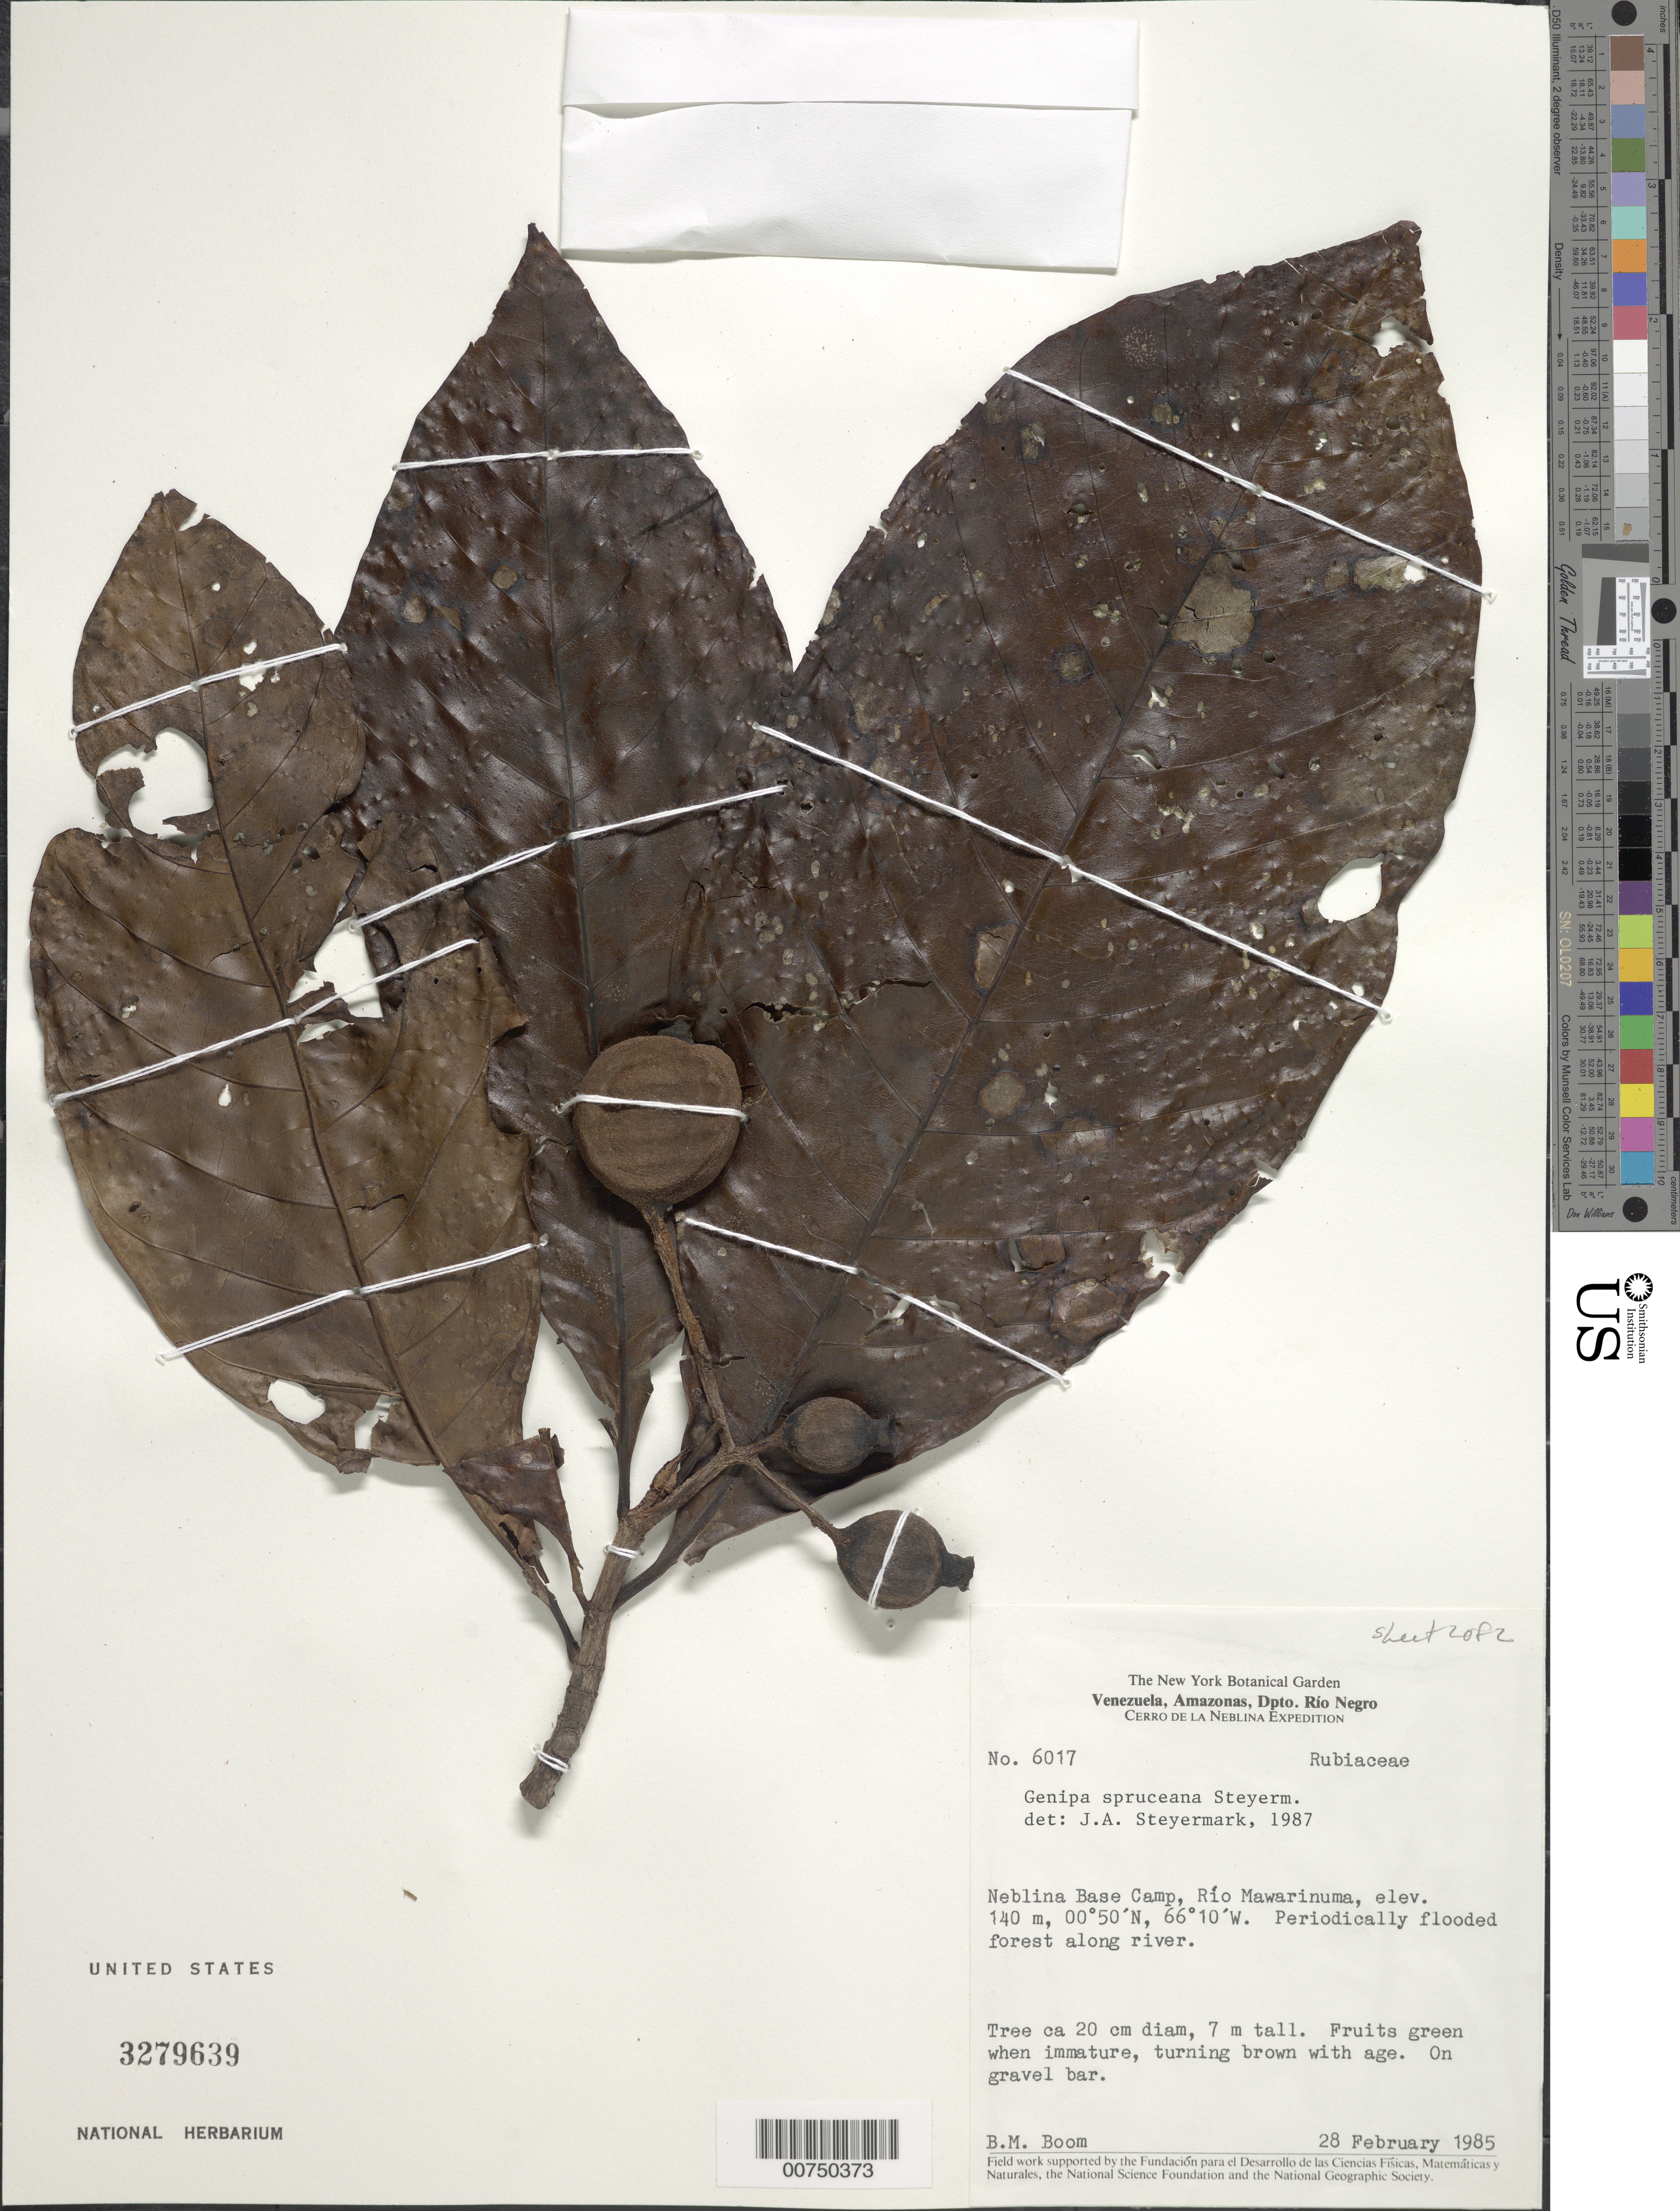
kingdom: Plantae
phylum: Tracheophyta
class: Magnoliopsida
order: Gentianales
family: Rubiaceae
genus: Genipa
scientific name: Genipa spruceana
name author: Steyerm.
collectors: B. M. Boom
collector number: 6017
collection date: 1985-02-28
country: Venezuela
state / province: Amazonas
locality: Dpto. Rio Negro. Neblina Base Camp, Rio Mawarinuma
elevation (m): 140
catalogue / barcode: US 3279639